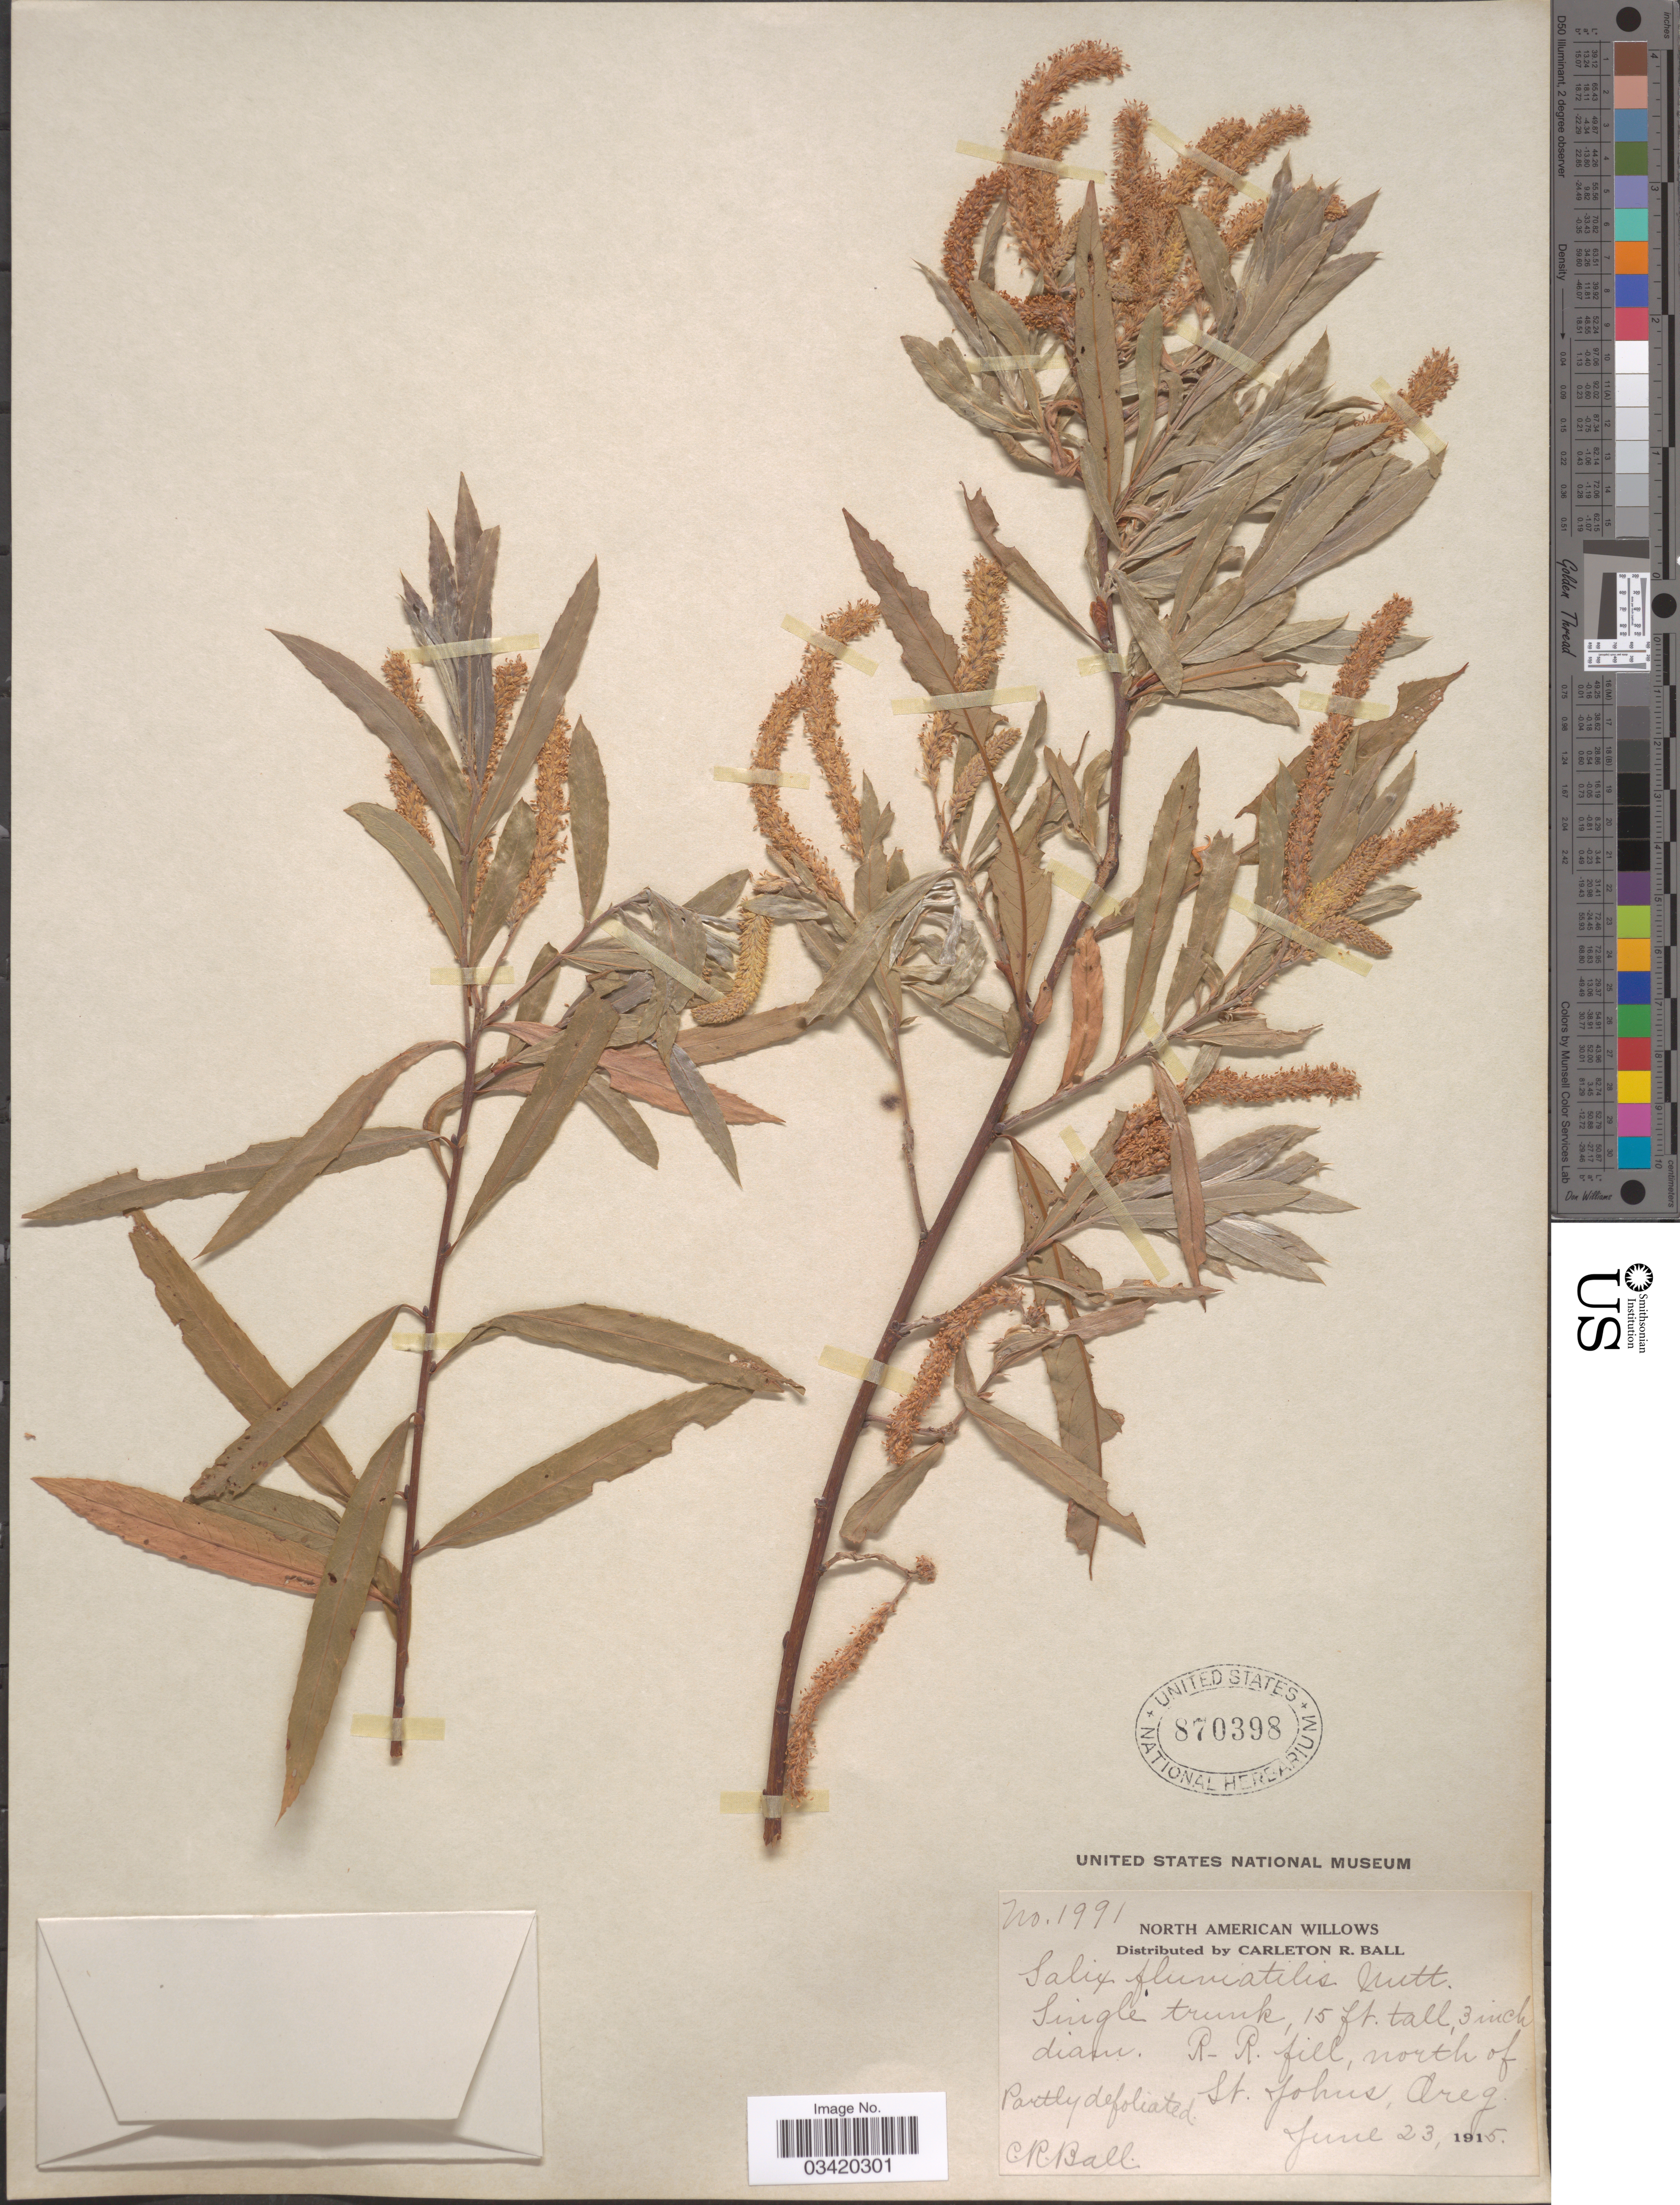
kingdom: Plantae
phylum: Tracheophyta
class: Magnoliopsida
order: Malpighiales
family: Salicaceae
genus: Salix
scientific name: Salix fluviatilis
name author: Nutt.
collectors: C. R. Ball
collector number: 1991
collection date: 1915-06-23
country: United States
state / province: Oregon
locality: R-R. fill, north of St. Johns.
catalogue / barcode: US 870398